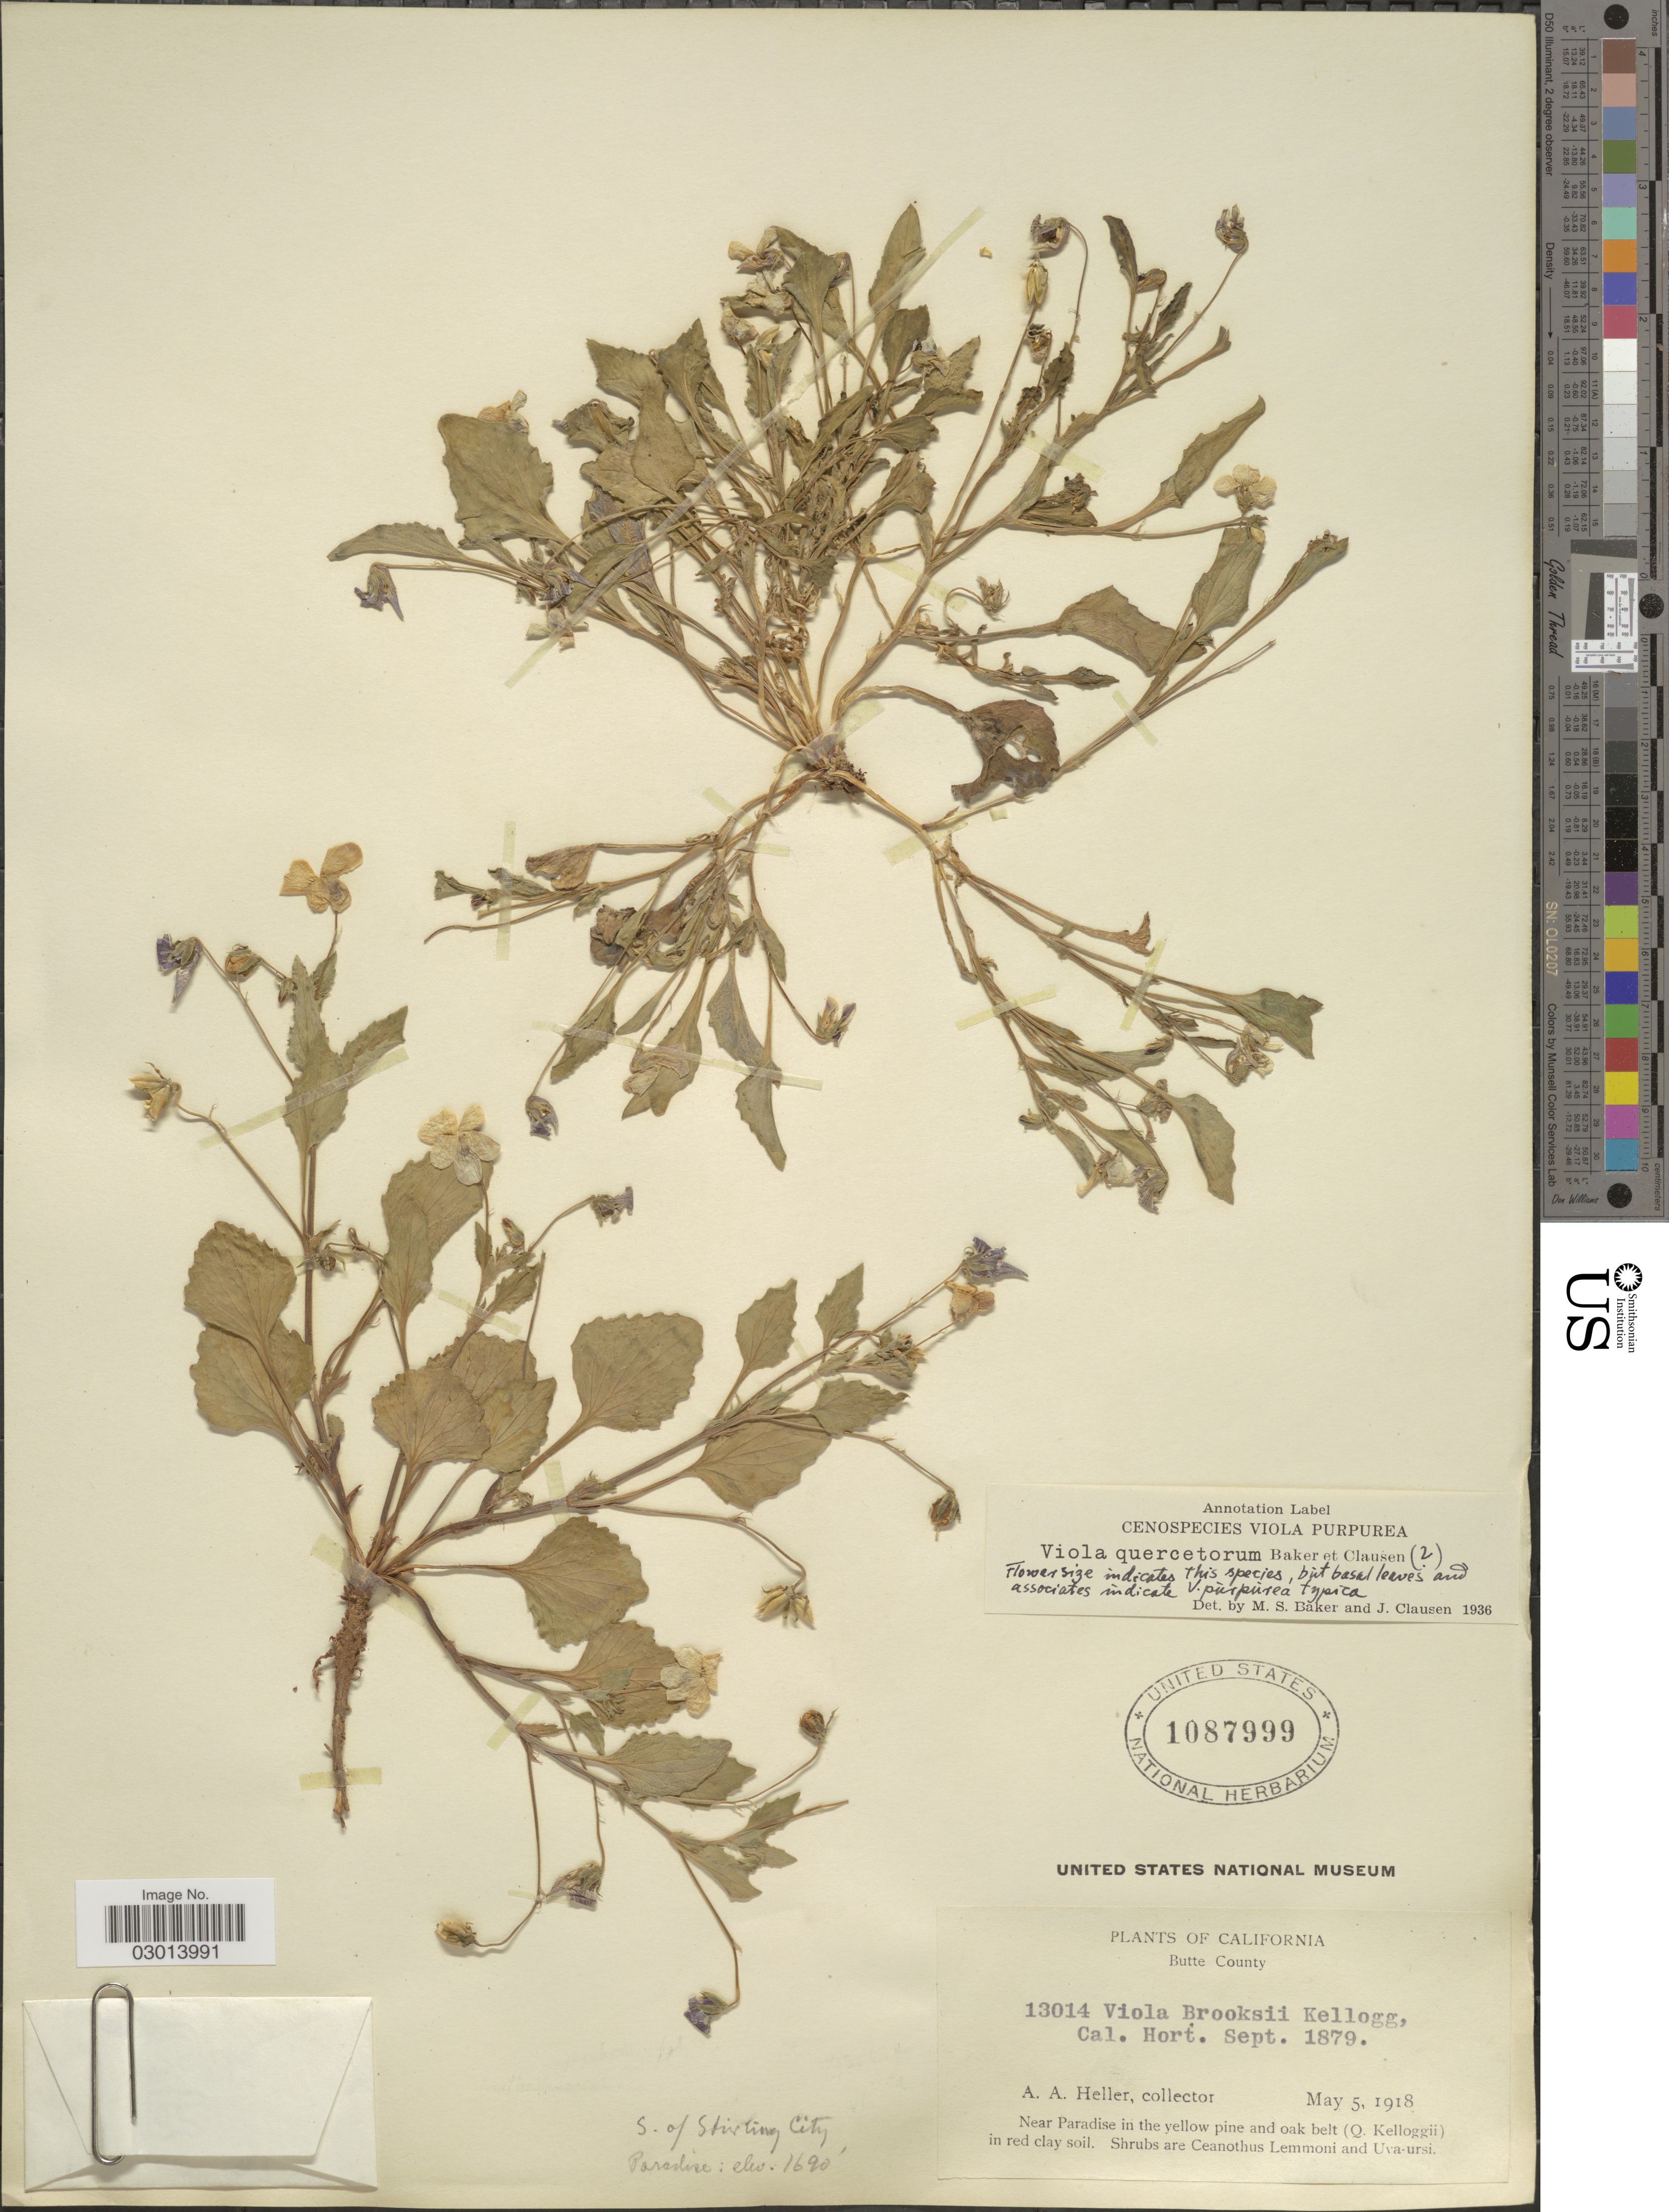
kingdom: Plantae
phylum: Tracheophyta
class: Magnoliopsida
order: Malpighiales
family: Violaceae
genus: Viola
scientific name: Viola quercetorum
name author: M.S. Baker & J.C. Clausen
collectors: A. A. Heller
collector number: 13014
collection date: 1918-05-05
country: United States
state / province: California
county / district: Butte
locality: Butte County. Near Paradise in the yellow pine and oak belt.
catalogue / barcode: US 1087999